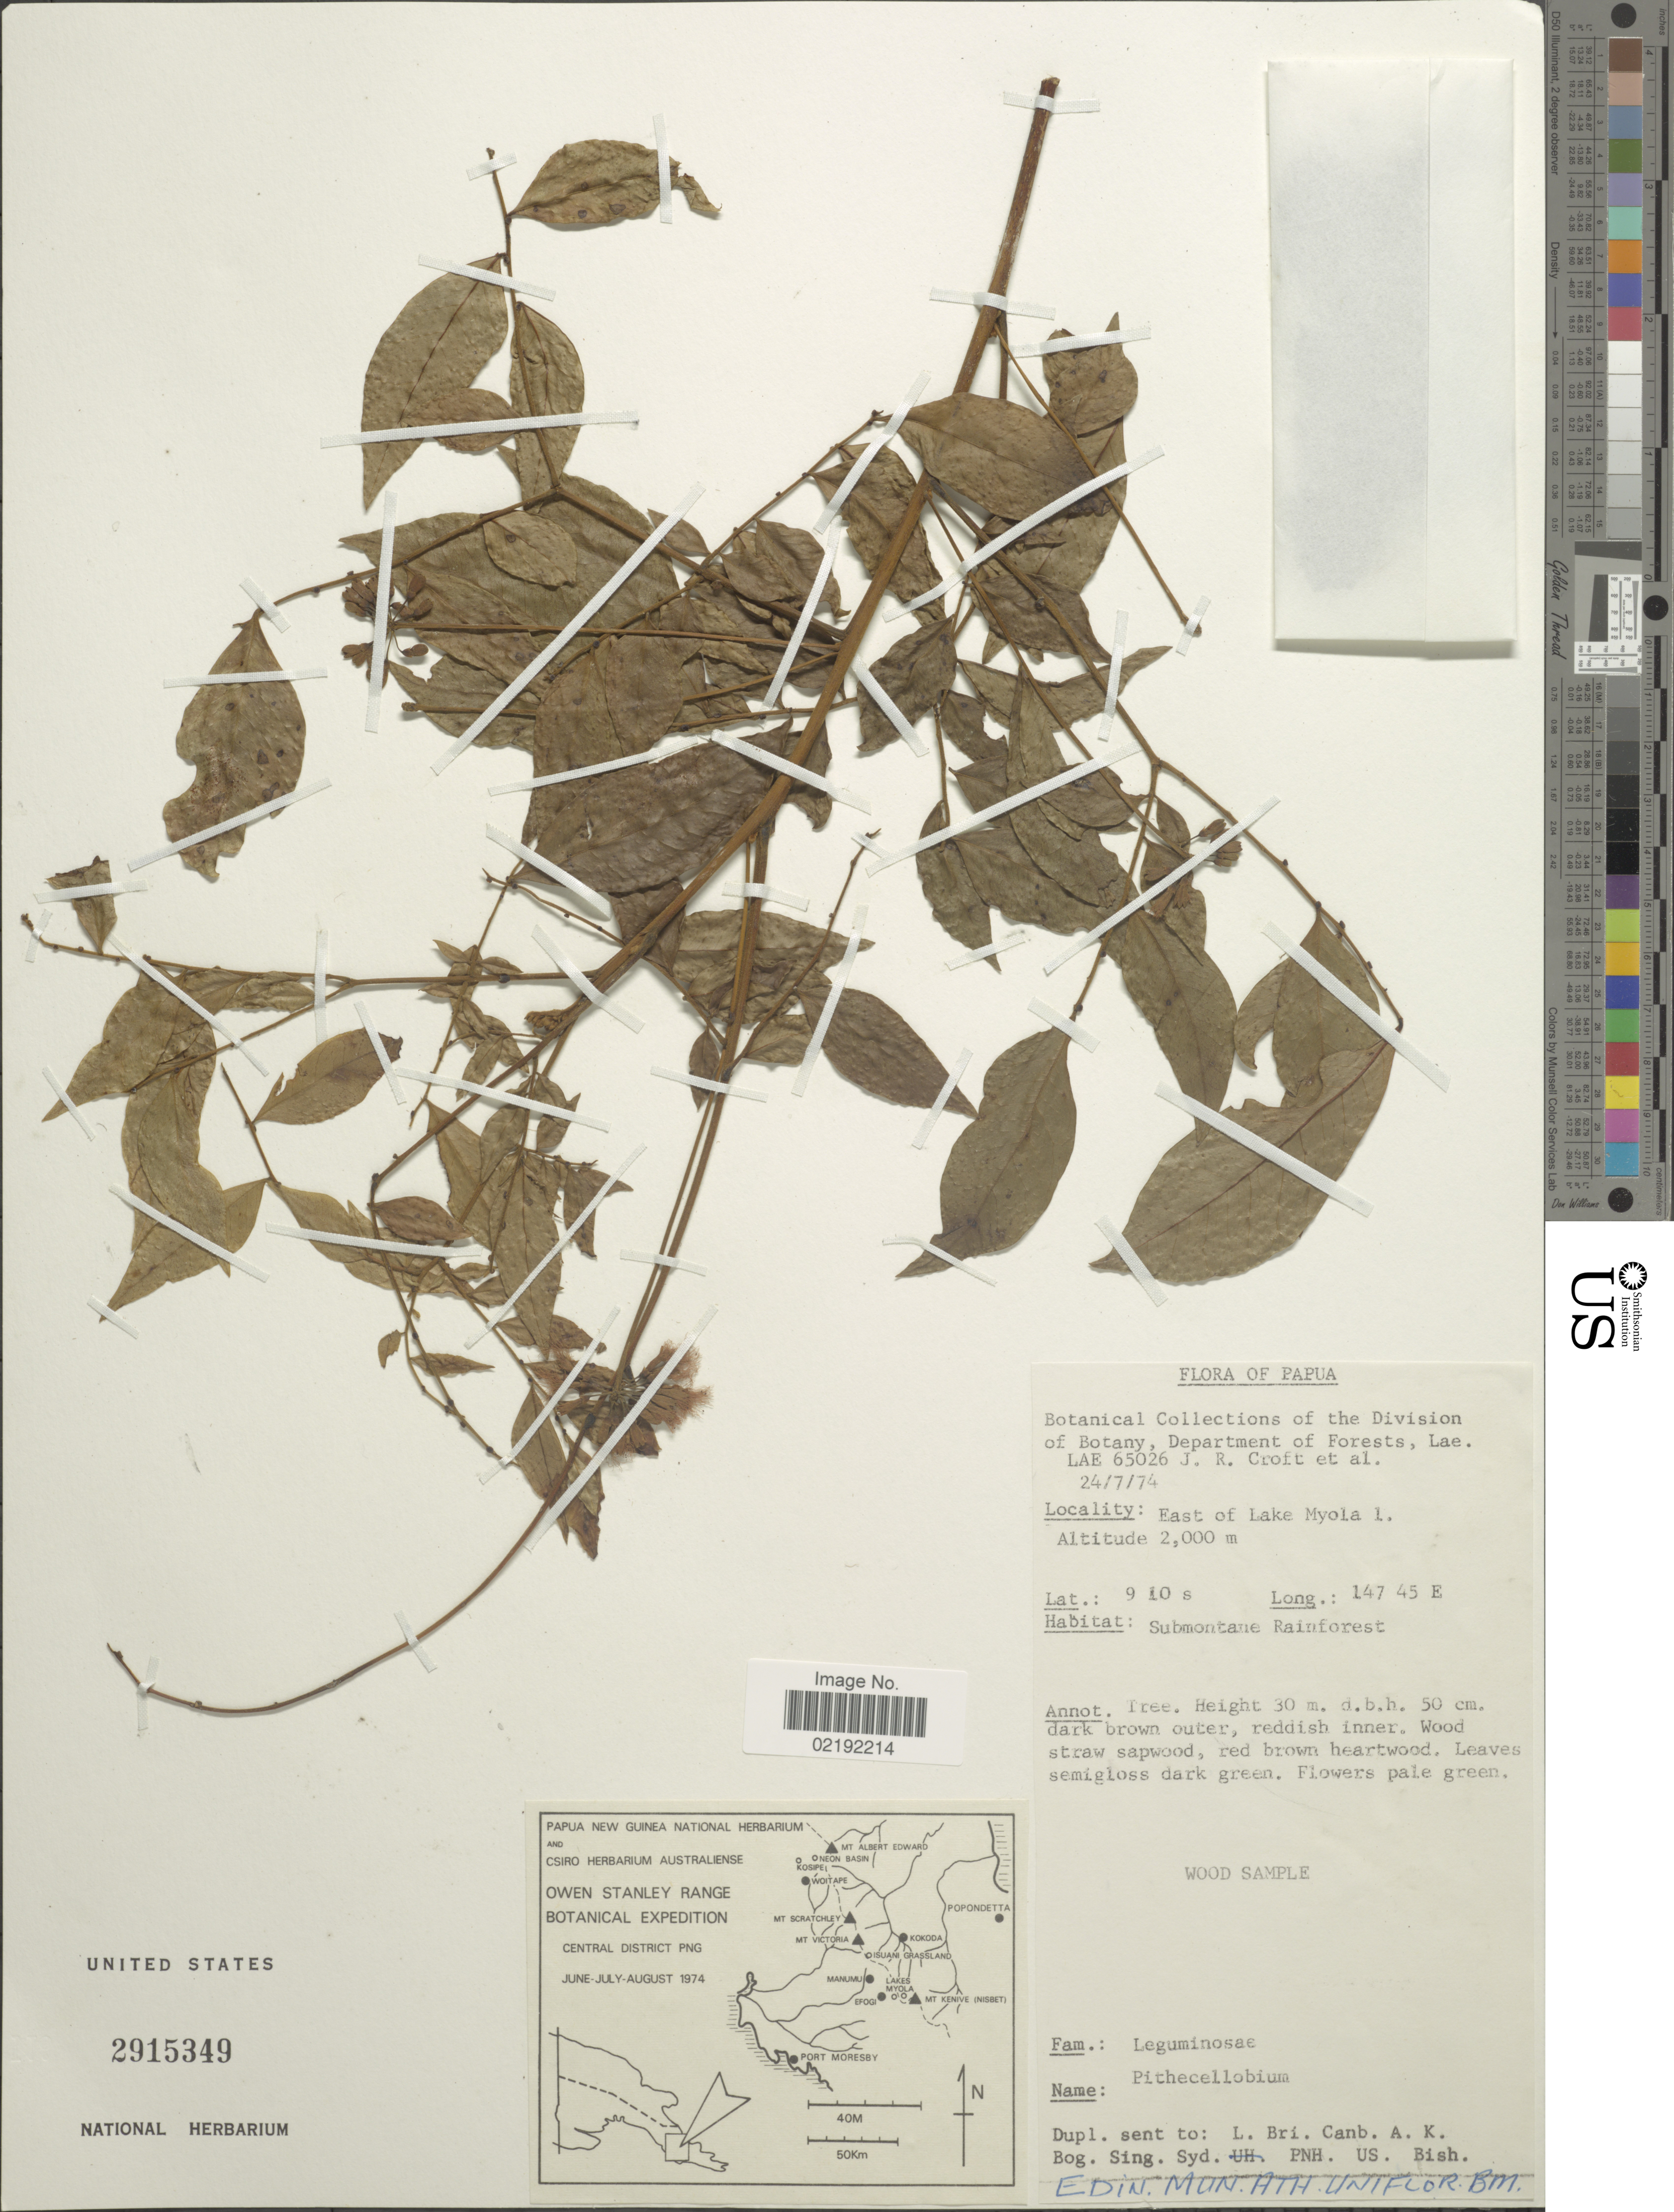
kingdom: Plantae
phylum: Tracheophyta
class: Magnoliopsida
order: Fabales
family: Fabaceae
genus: Pithecellobium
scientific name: Pithecellobium sp.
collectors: J. R. Croft & et al.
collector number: LAE65026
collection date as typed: Transcribed d/m/y: 24/7/74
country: Papua New Guinea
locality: Papua, East of Lake Myola I.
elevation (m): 2000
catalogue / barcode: US 2915349